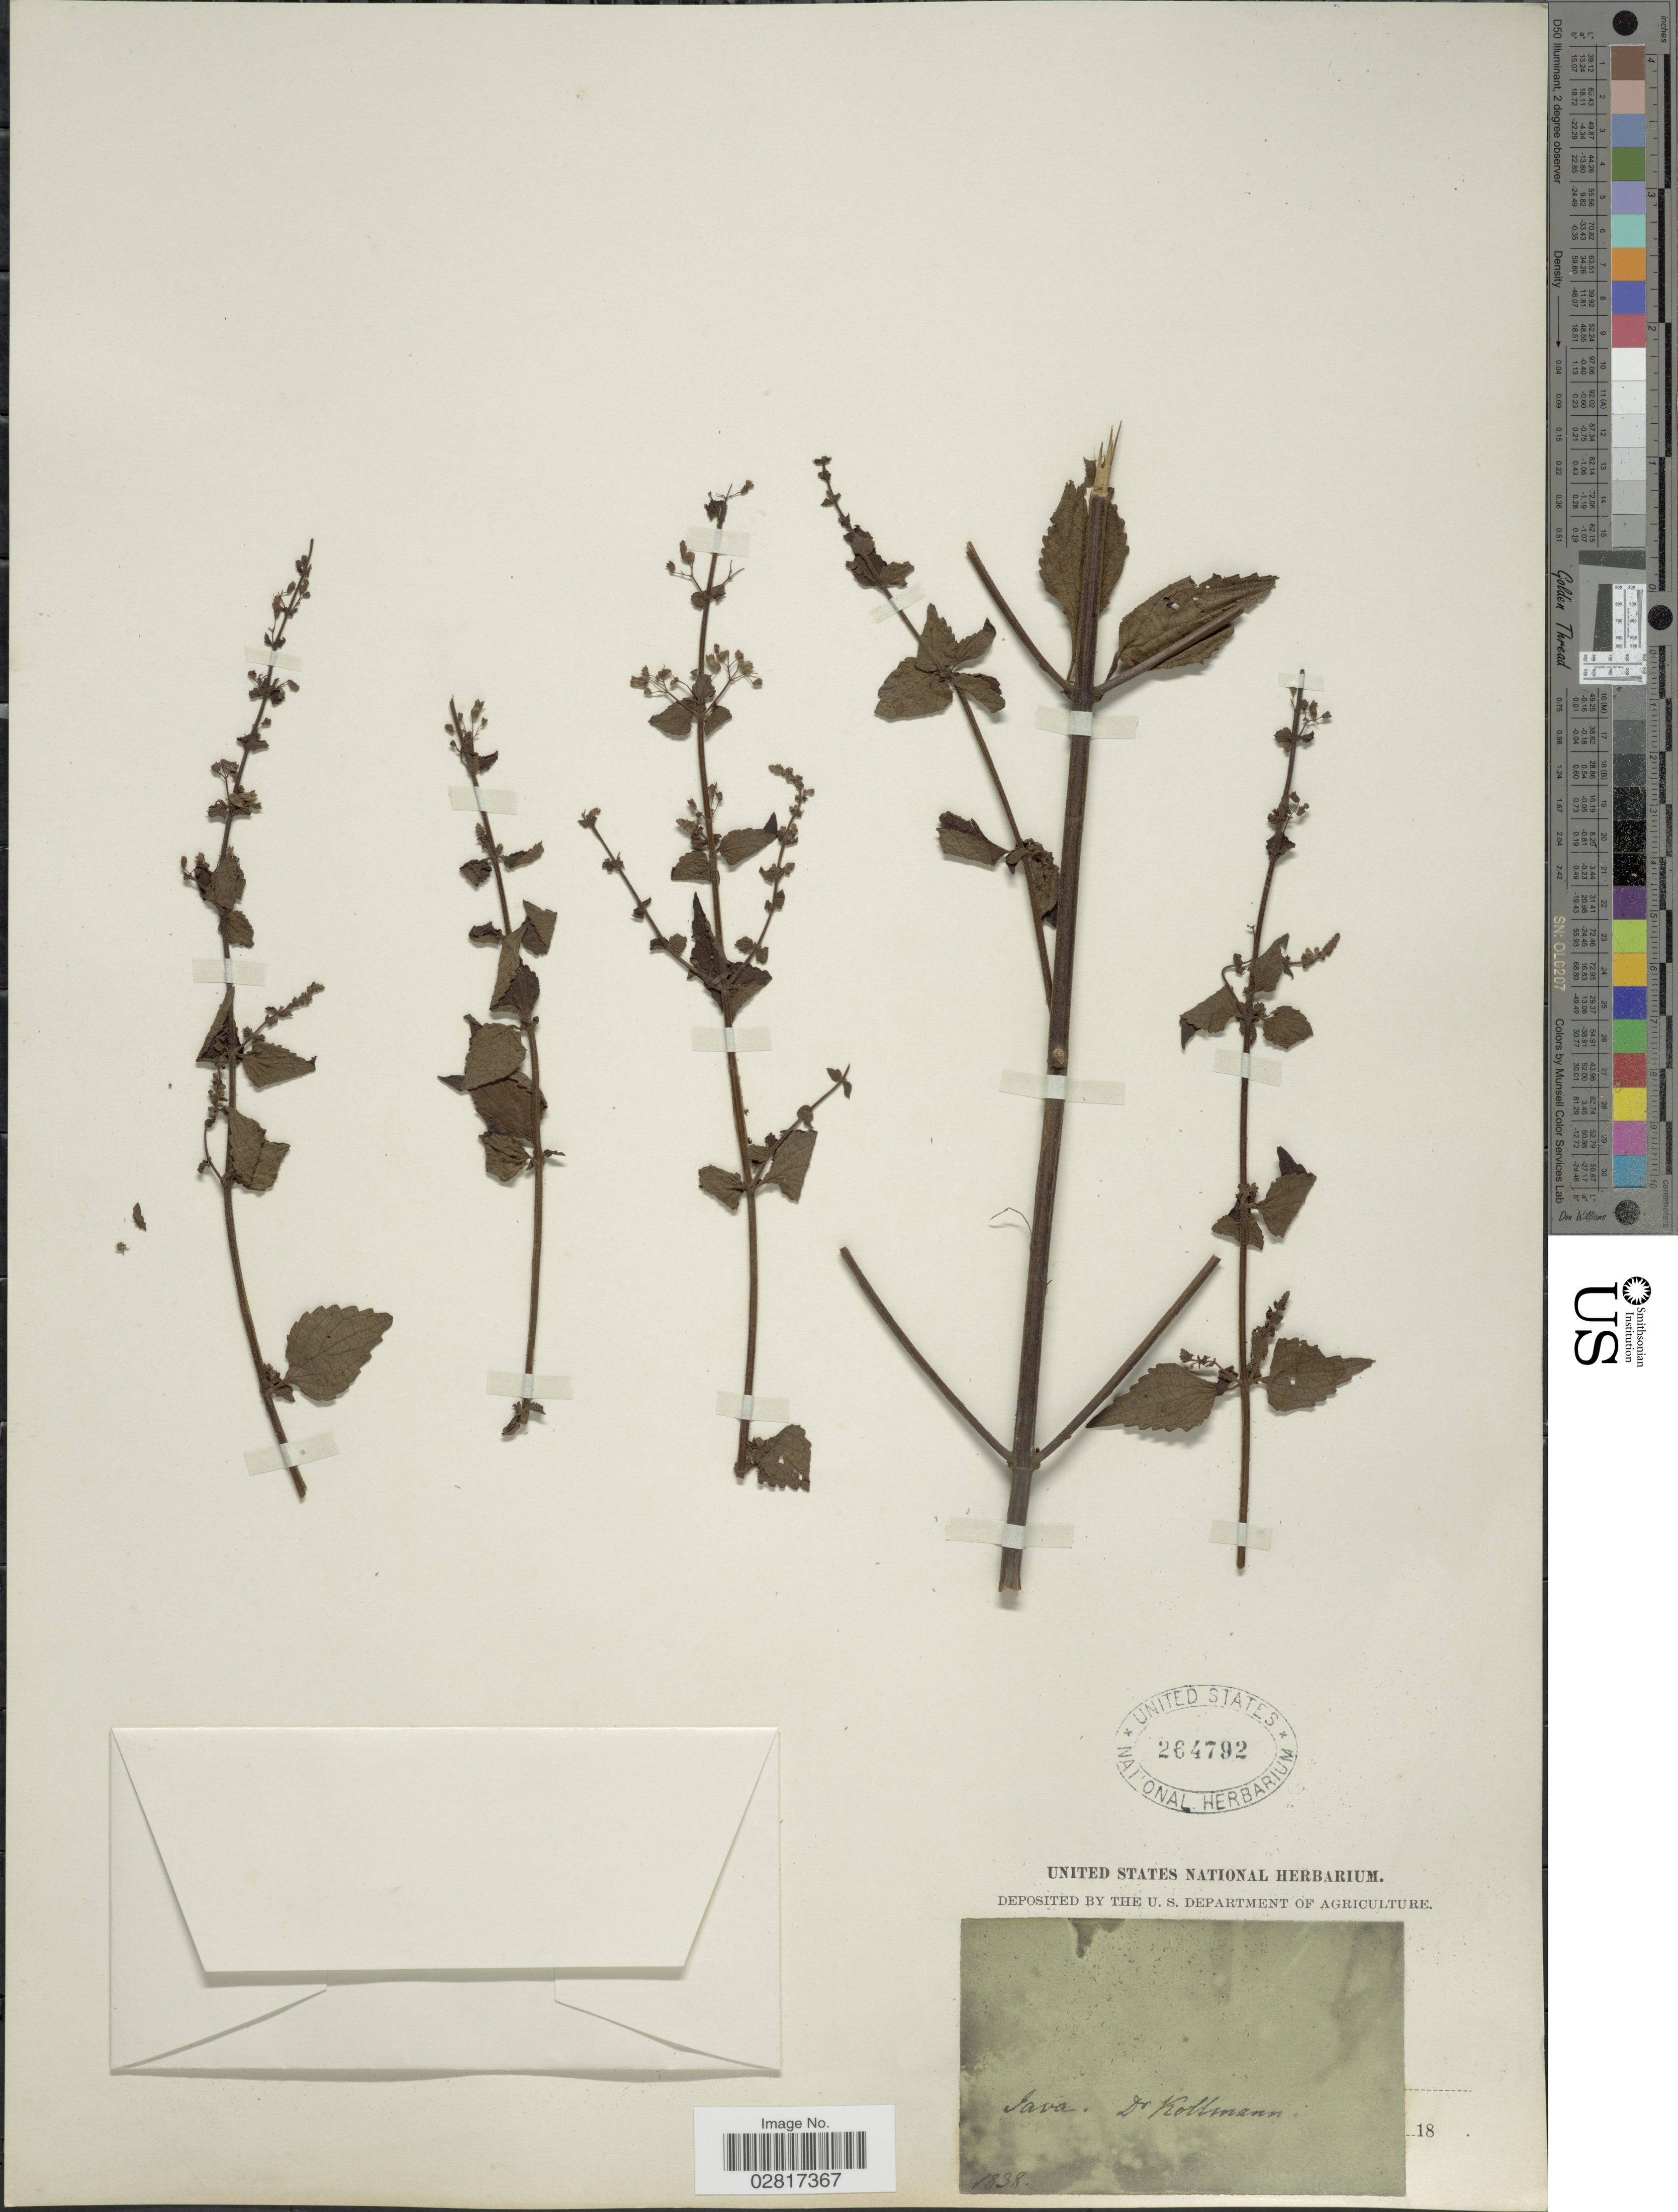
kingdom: Plantae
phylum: Tracheophyta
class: Magnoliopsida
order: Lamiales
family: Lamiaceae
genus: Mosla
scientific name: Mosla dianthera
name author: (Roxb.) Maxim.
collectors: Kollmann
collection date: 1838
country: Indonesia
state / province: Java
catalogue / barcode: US 264792